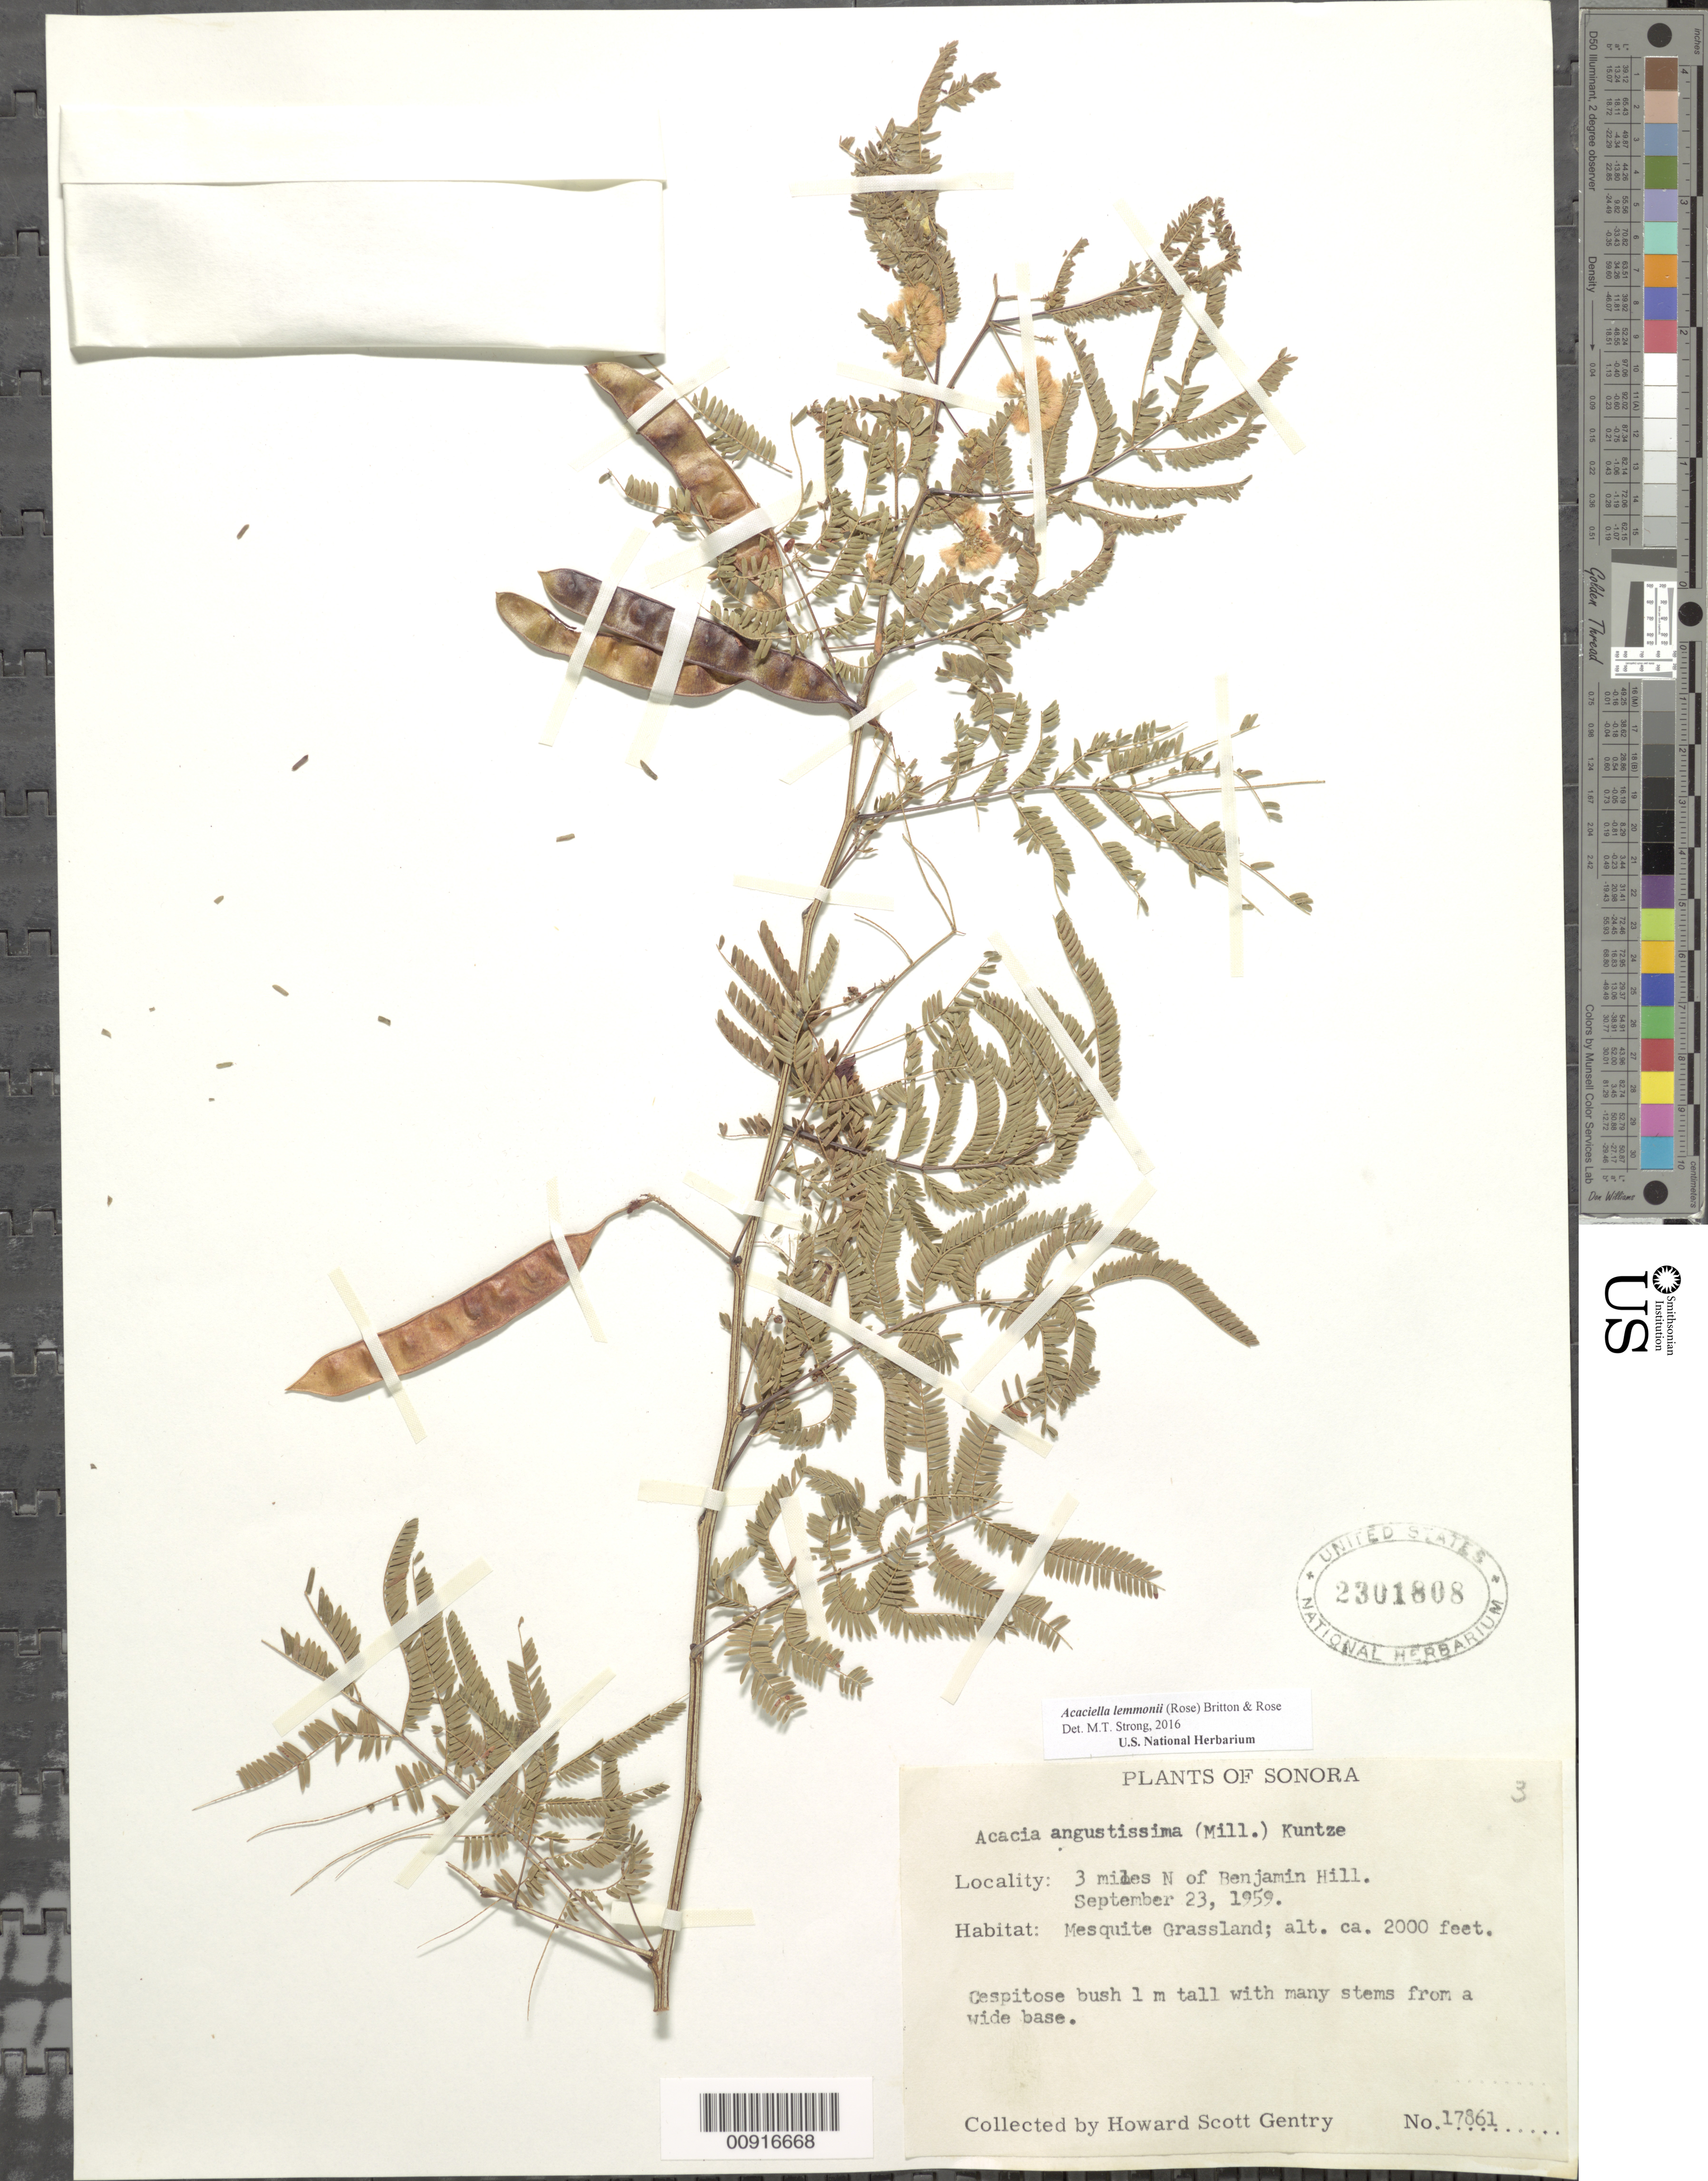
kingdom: Plantae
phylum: Tracheophyta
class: Magnoliopsida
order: Fabales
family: Fabaceae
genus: Acaciella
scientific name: Acaciella lemmonii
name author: (Rose) Britton & Rose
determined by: Strong, M. T., (US), Smithsonian Institution - National Museum of Natural History (UNITED STATES)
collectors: H. S. Gentry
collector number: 17861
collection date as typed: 23 Sep 1959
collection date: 1959-09-23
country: Mexico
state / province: Sonora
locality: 3 miles N of Benjamin Hill, Sonora.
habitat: Mesquite Grassland.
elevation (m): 610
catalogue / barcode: US 2301808